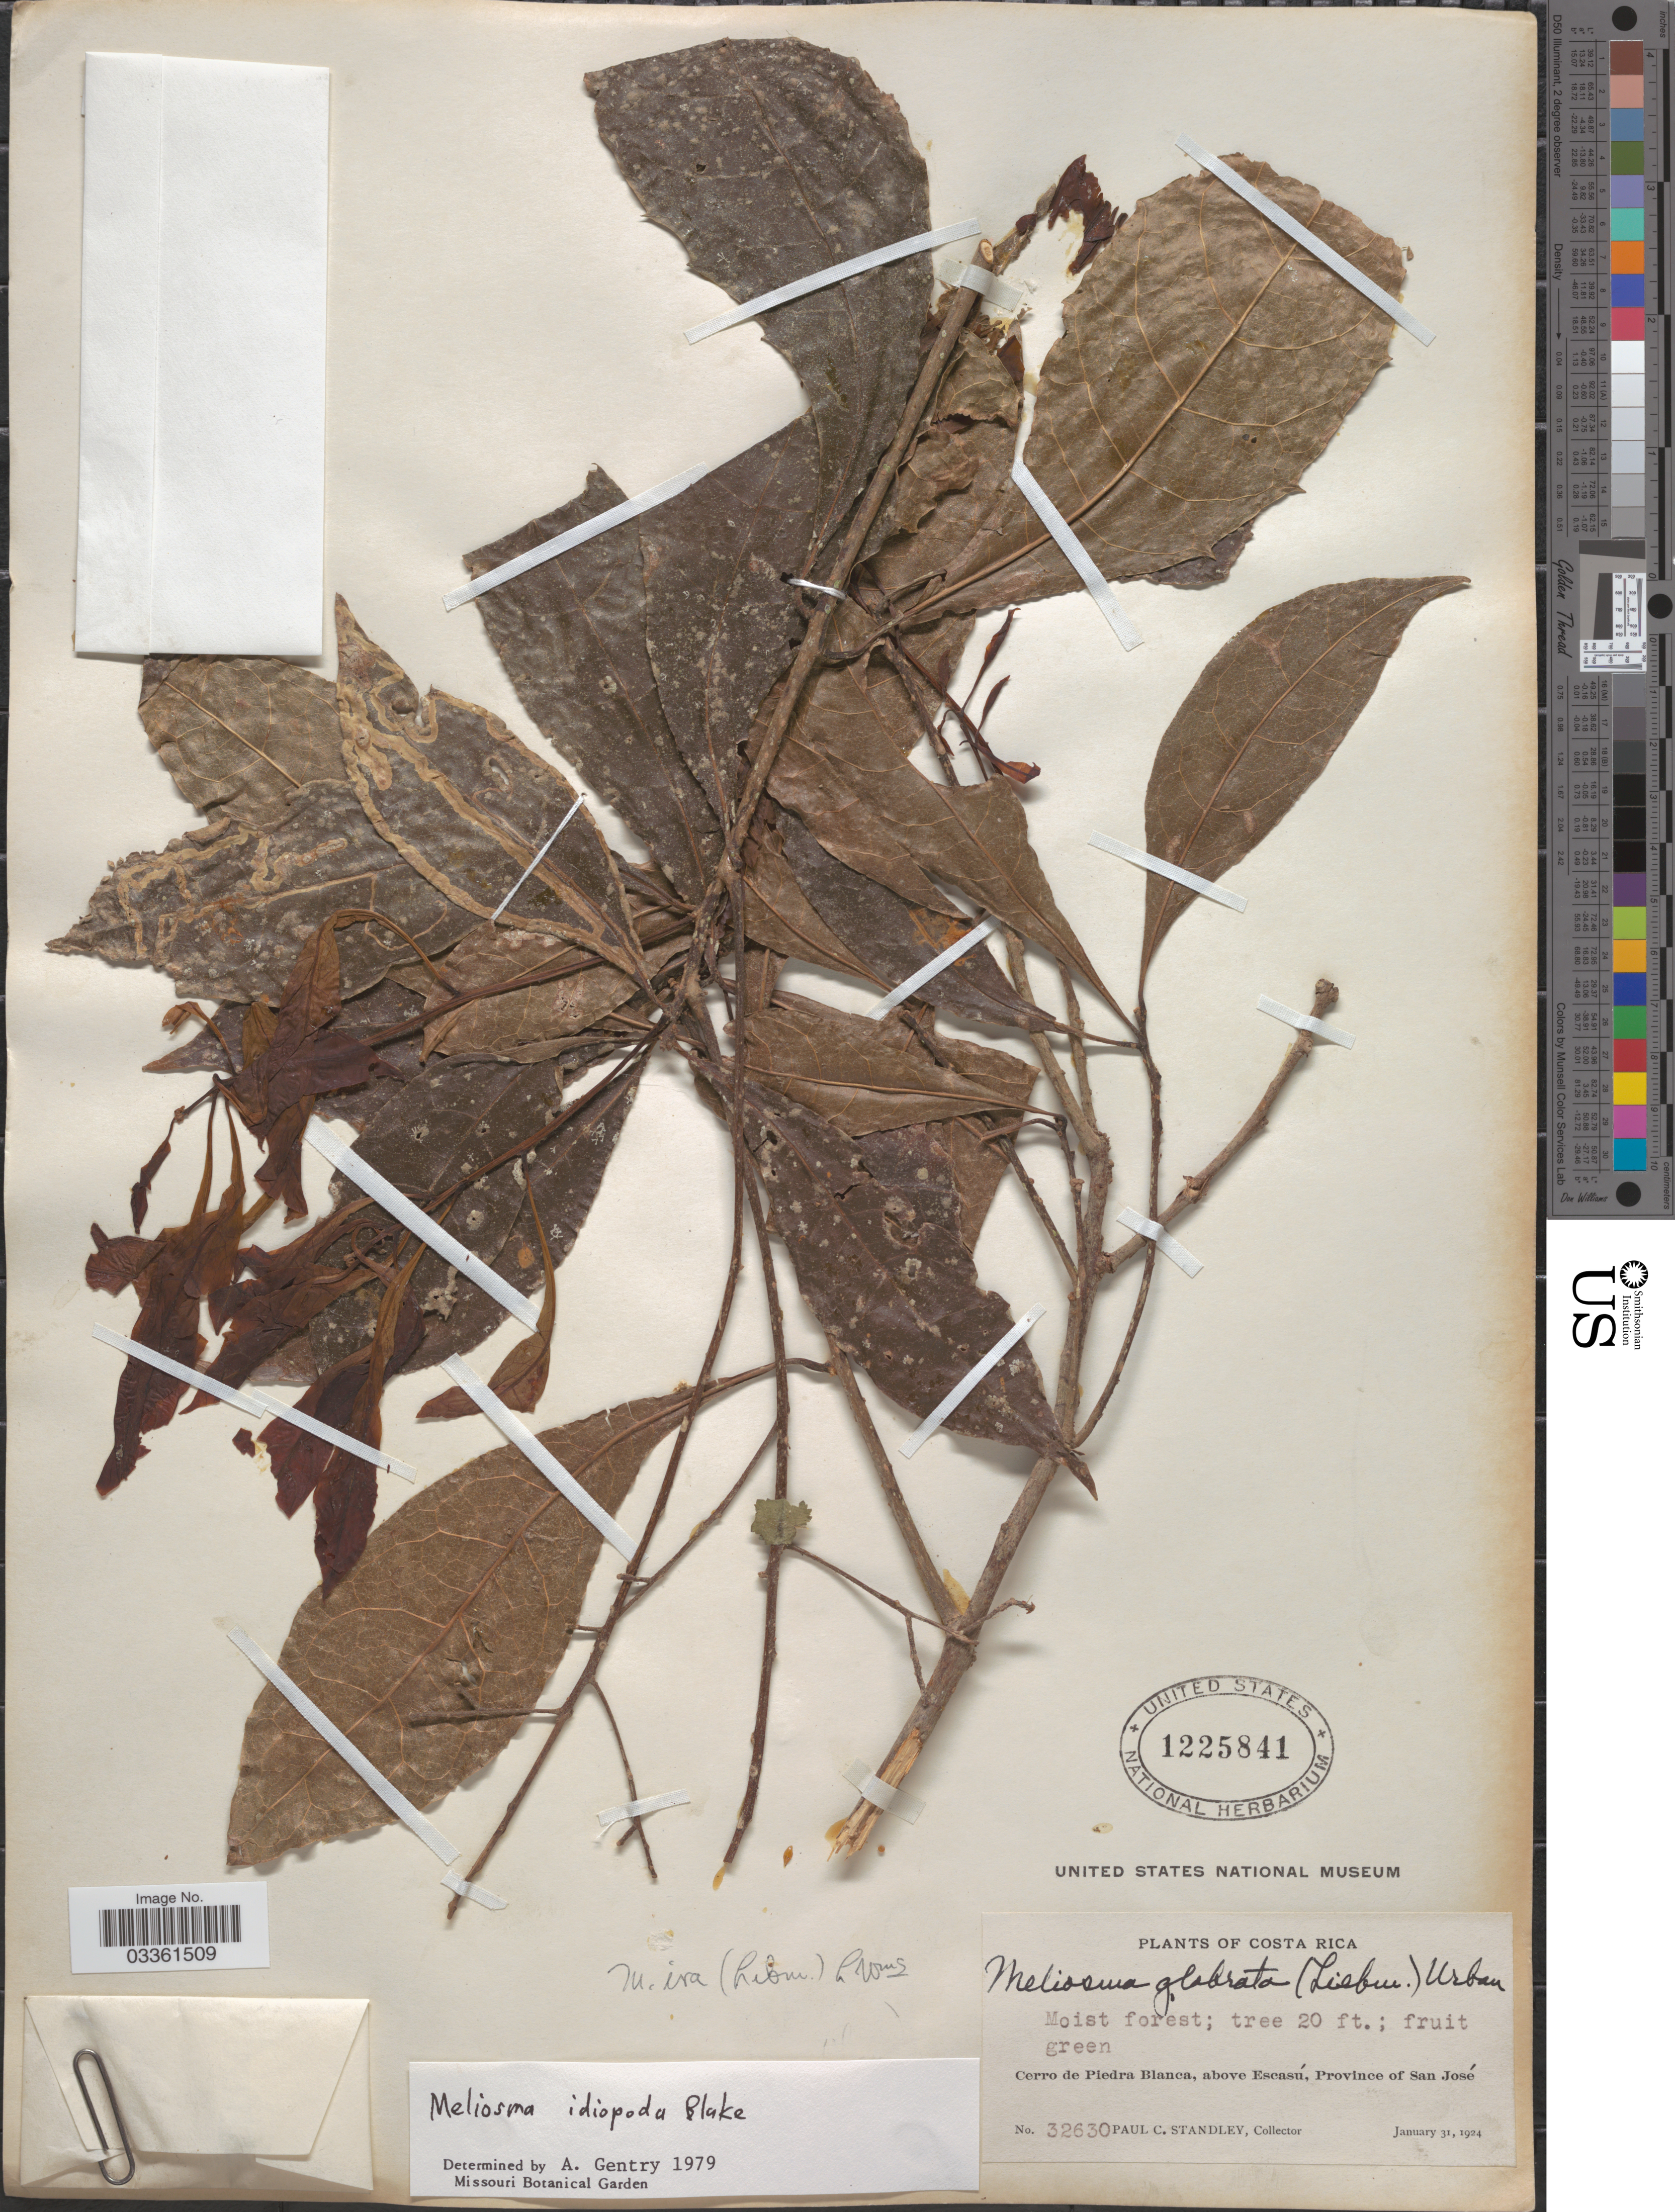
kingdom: Plantae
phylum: Tracheophyta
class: Magnoliopsida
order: Proteales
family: Sabiaceae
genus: Meliosma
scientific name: Meliosma idiopoda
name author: S.F. Blake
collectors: P. C. Standley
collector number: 32630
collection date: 1924-01-31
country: Costa Rica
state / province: San José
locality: Cerro de Piedra Blanca, above Escasú.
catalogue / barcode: US 1225841